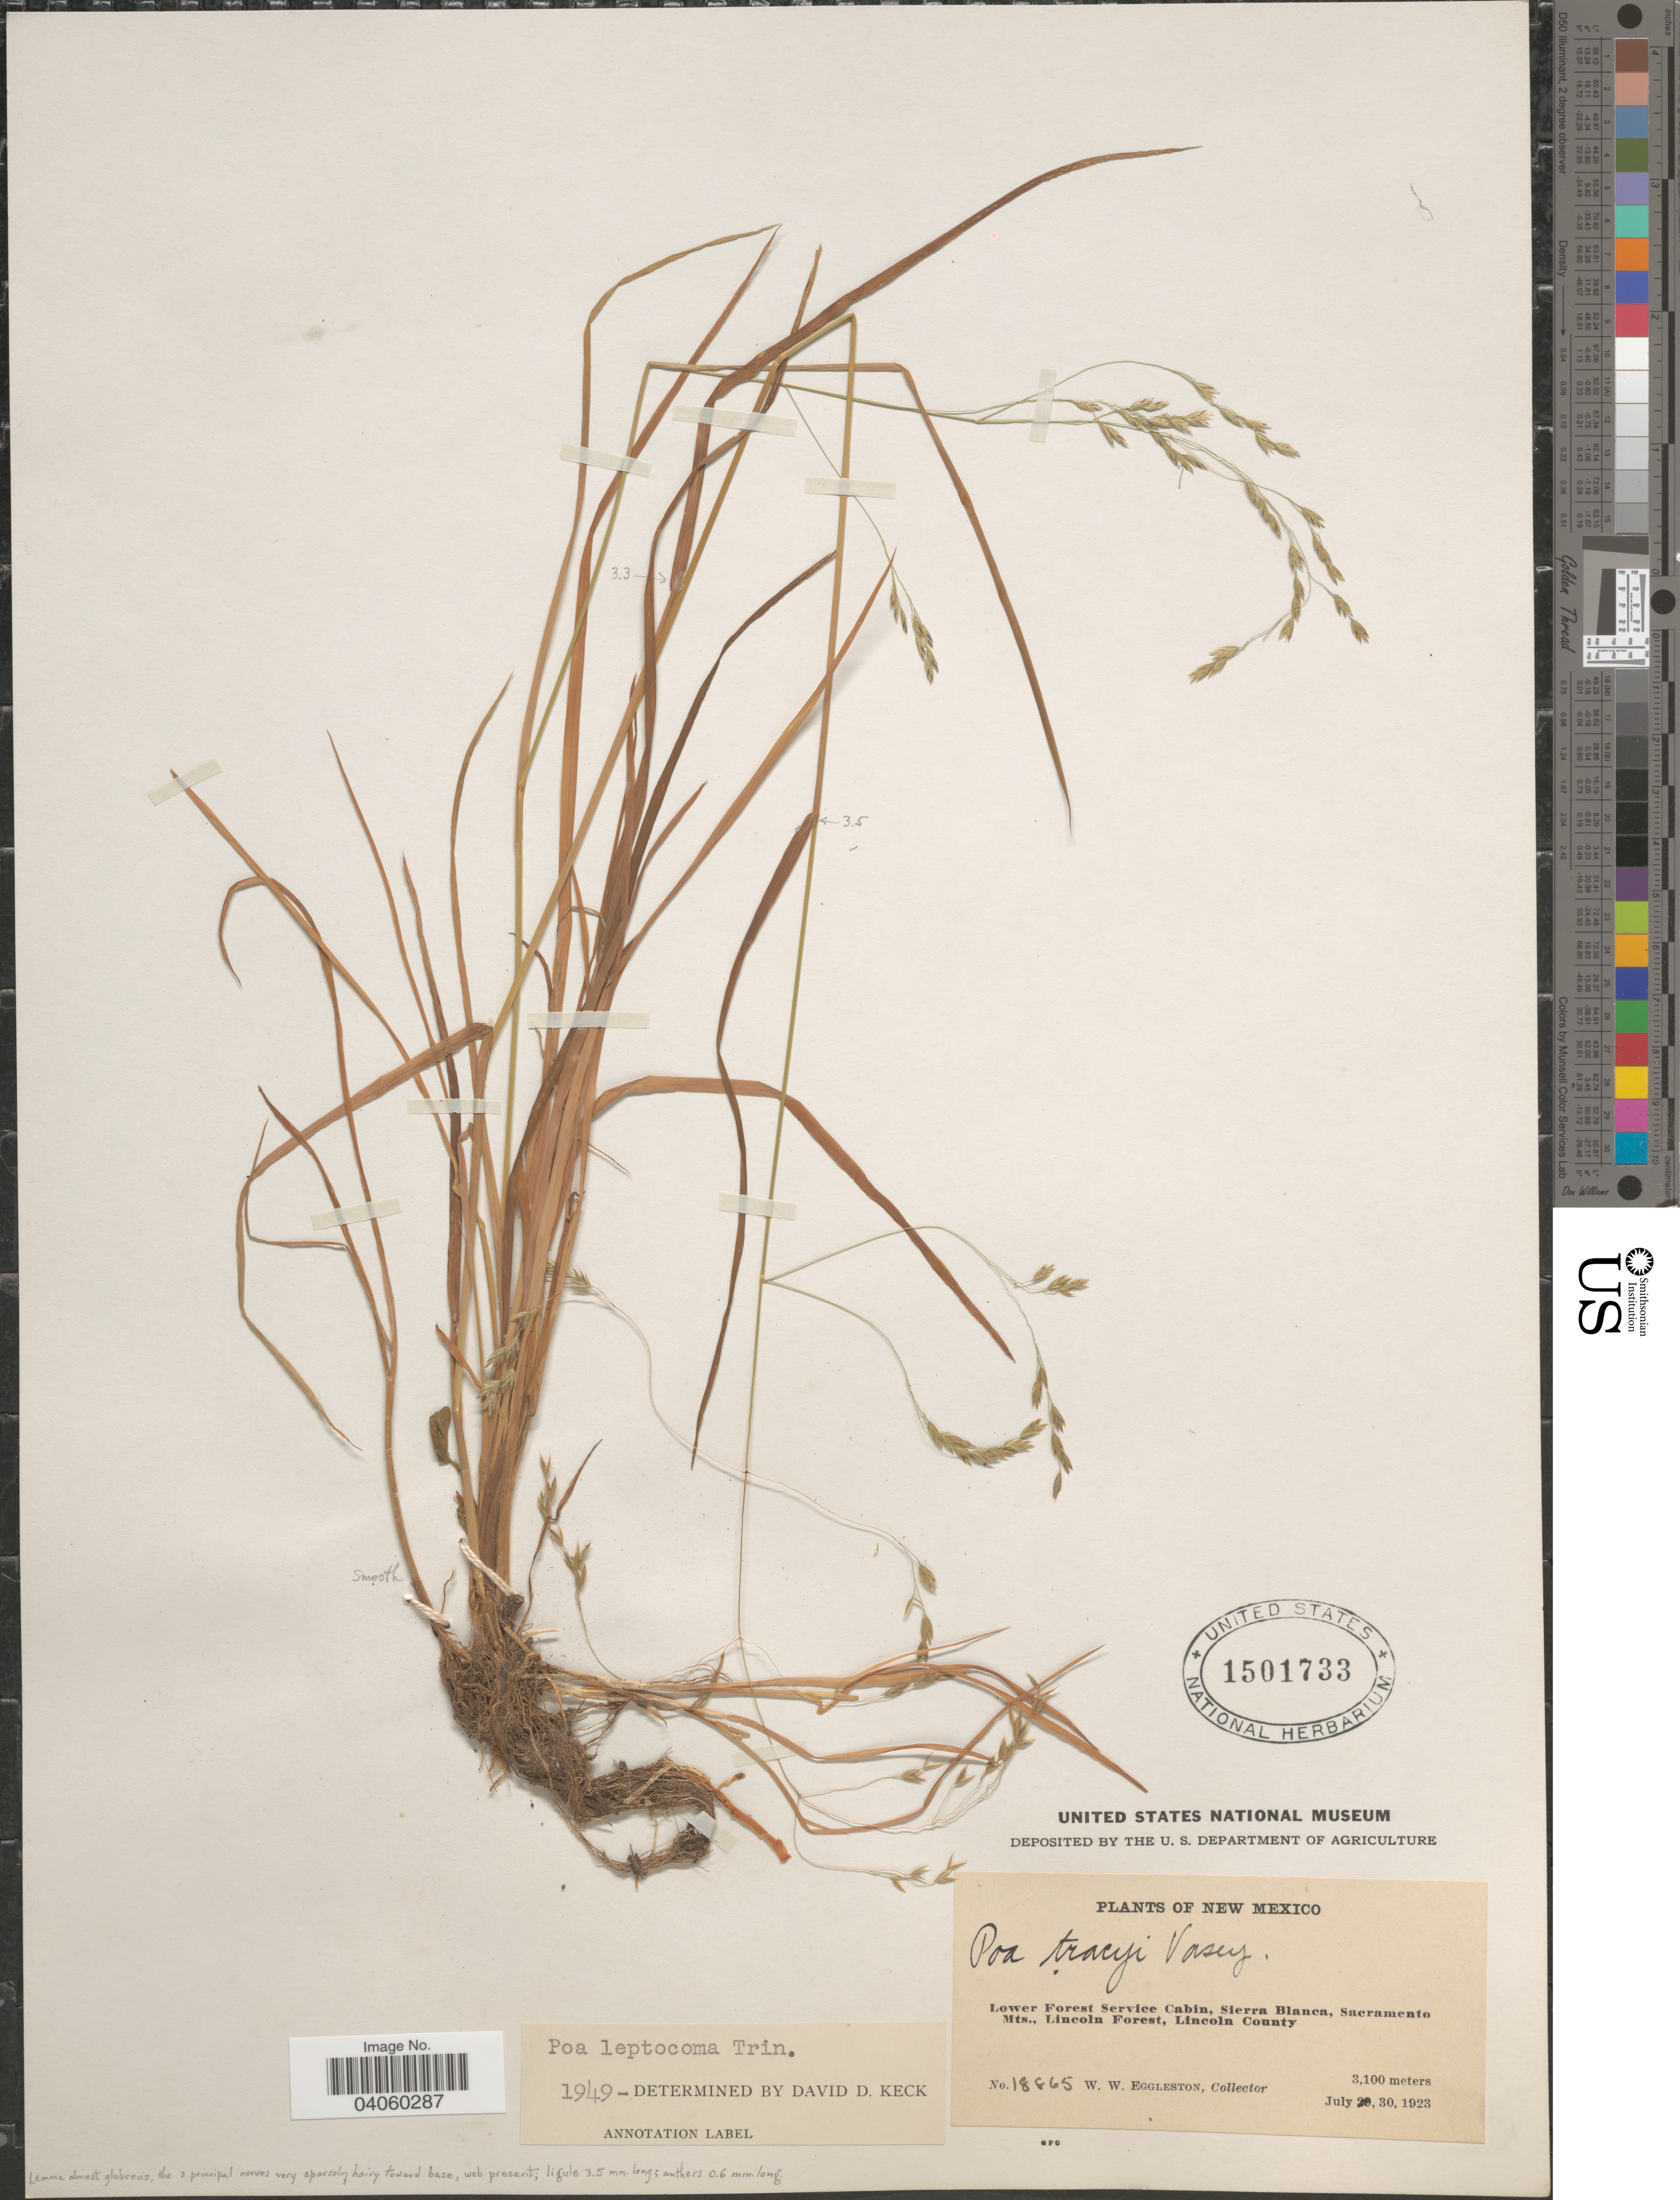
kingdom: Plantae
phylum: Tracheophyta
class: Liliopsida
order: Poales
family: Poaceae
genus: Poa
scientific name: Poa leptocoma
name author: Trin.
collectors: W. W. Eggleston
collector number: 18865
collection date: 1923-07-30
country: United States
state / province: New Mexico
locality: Lower Forest Service Cabin, Sierra Blanca, Sacramento Mts., Lincoln Forest, Lincoln County.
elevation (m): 3100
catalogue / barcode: US 1501733